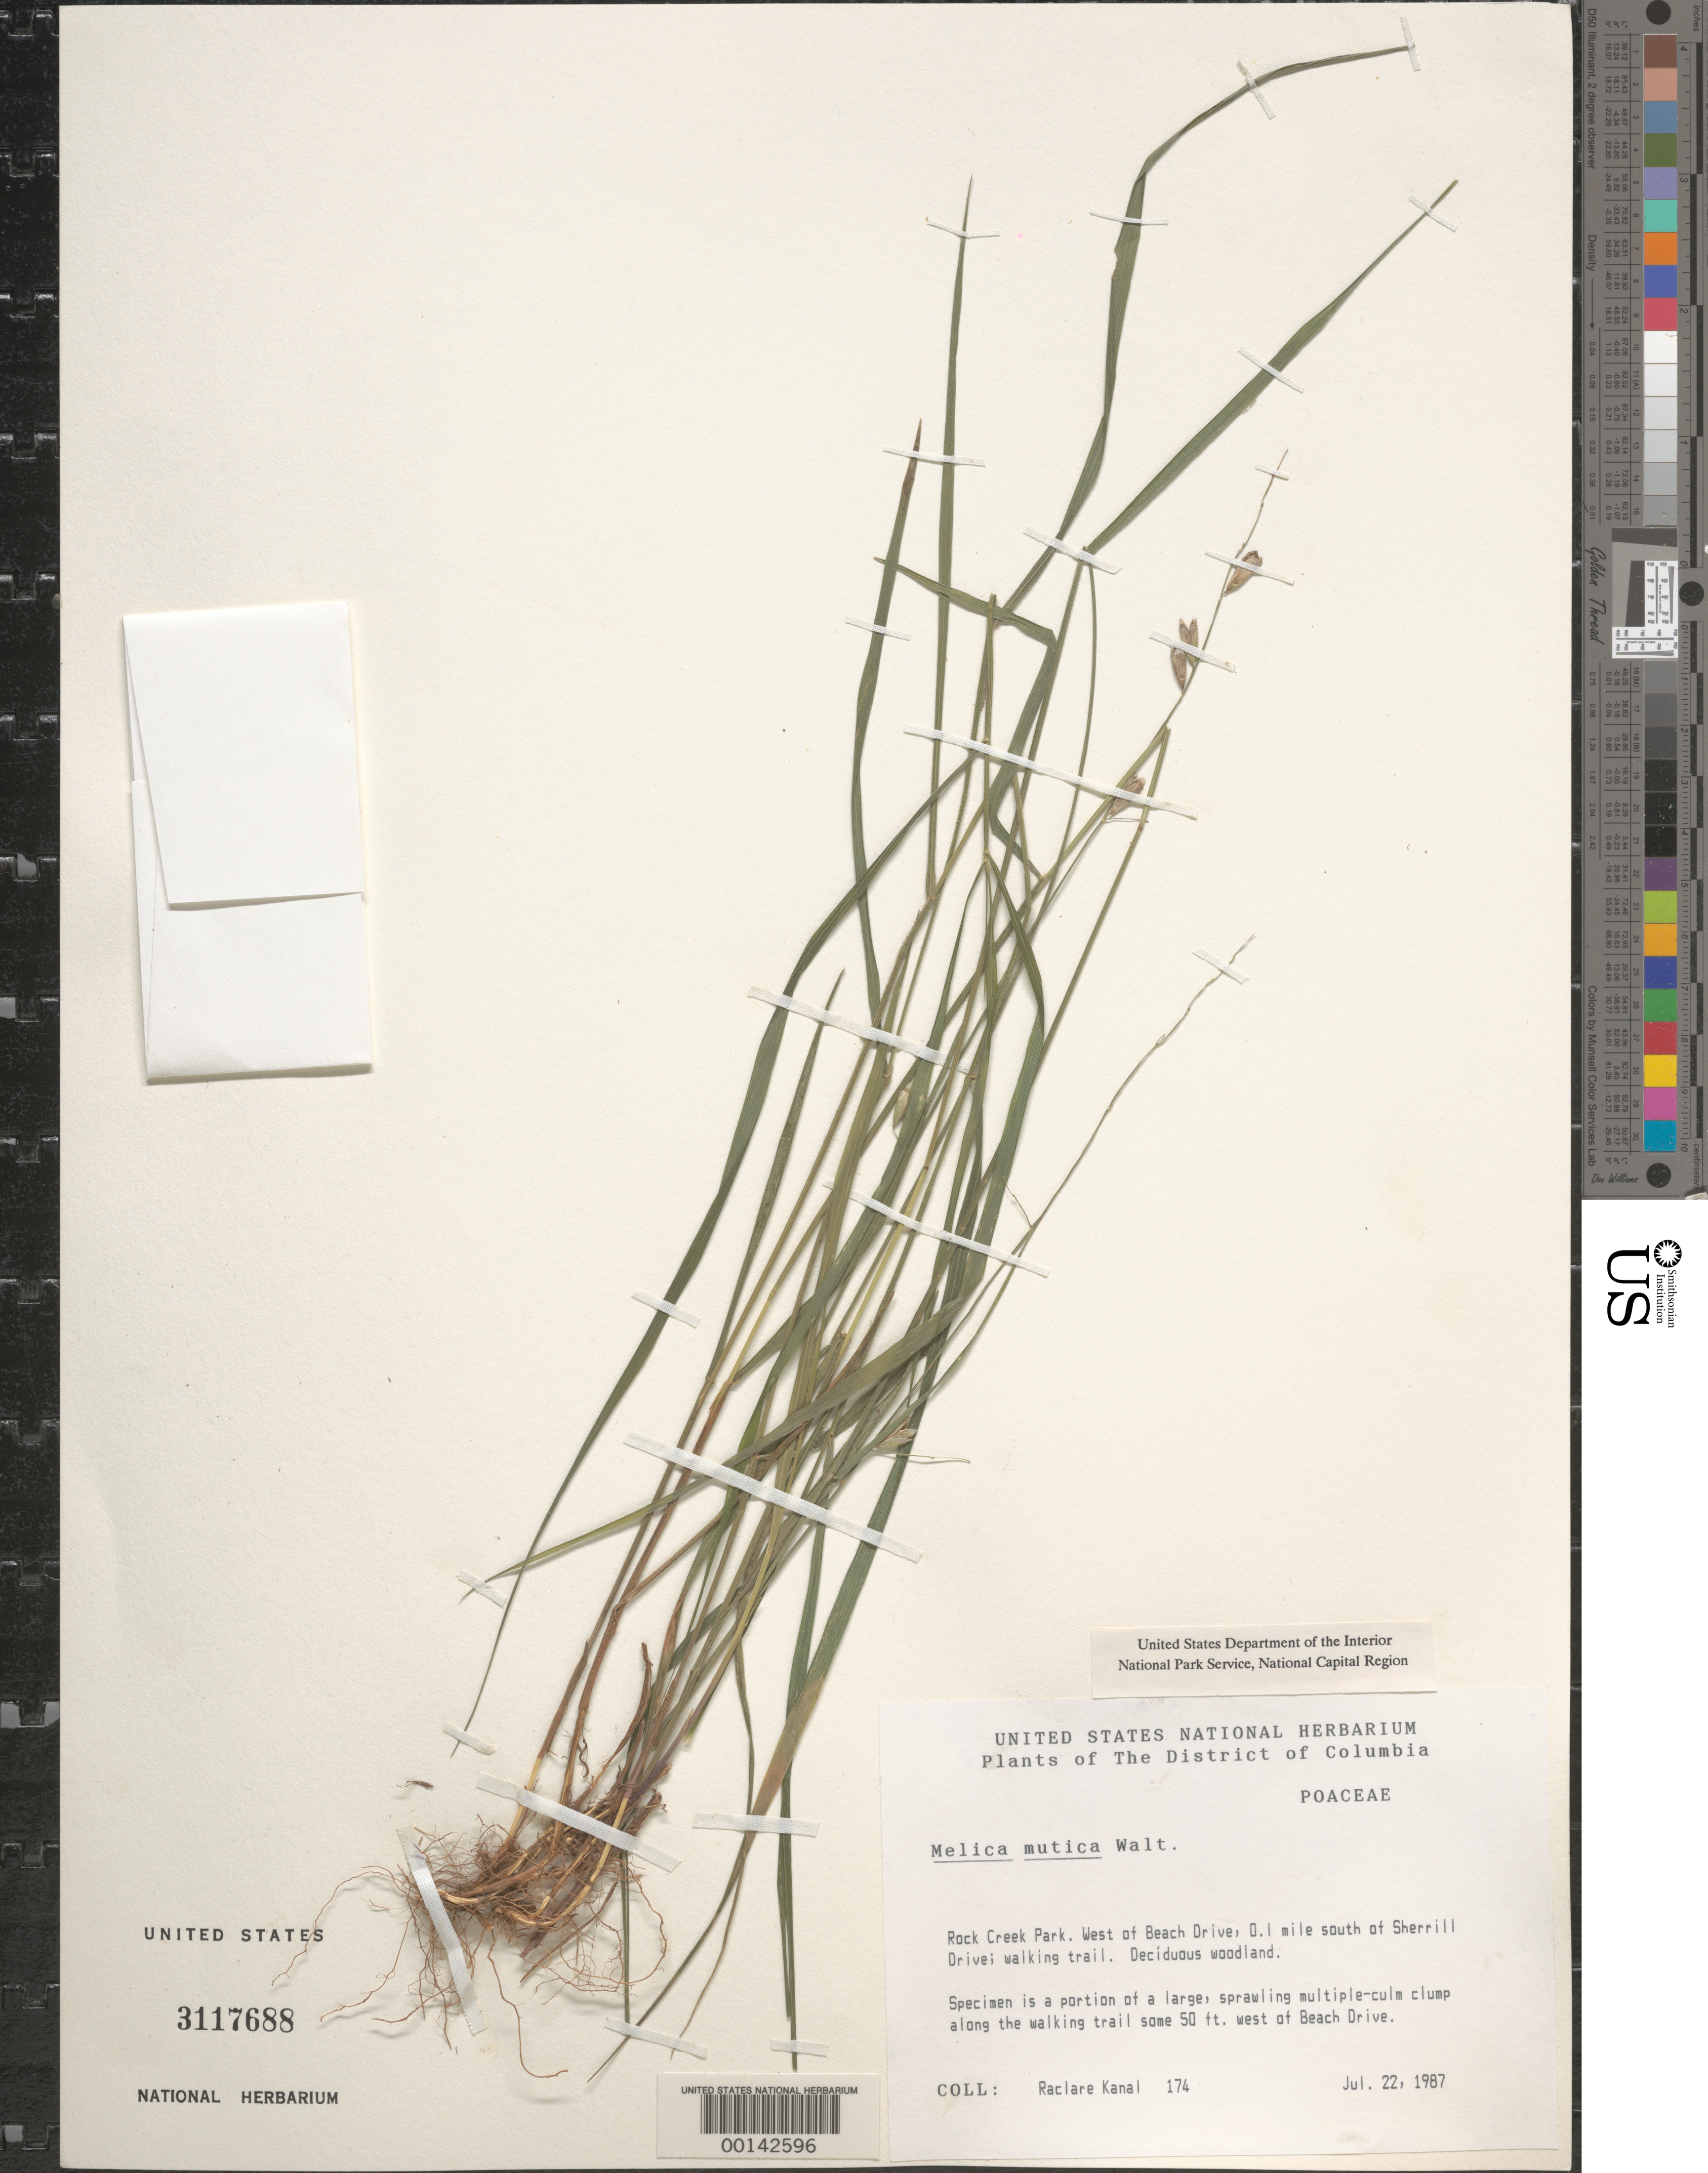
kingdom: Plantae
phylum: Tracheophyta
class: Liliopsida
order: Poales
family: Poaceae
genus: Melica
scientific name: Melica mutica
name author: Walter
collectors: R. Kanal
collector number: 174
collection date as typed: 22 Jul 1987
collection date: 1987-07-22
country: United States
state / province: District of Columbia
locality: Rock Creek Park. West of Beach Drive, 0.1 Mile south of Sherrill Rock Creek Park and Vicinity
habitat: Deciduous woodland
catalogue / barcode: US 3117688